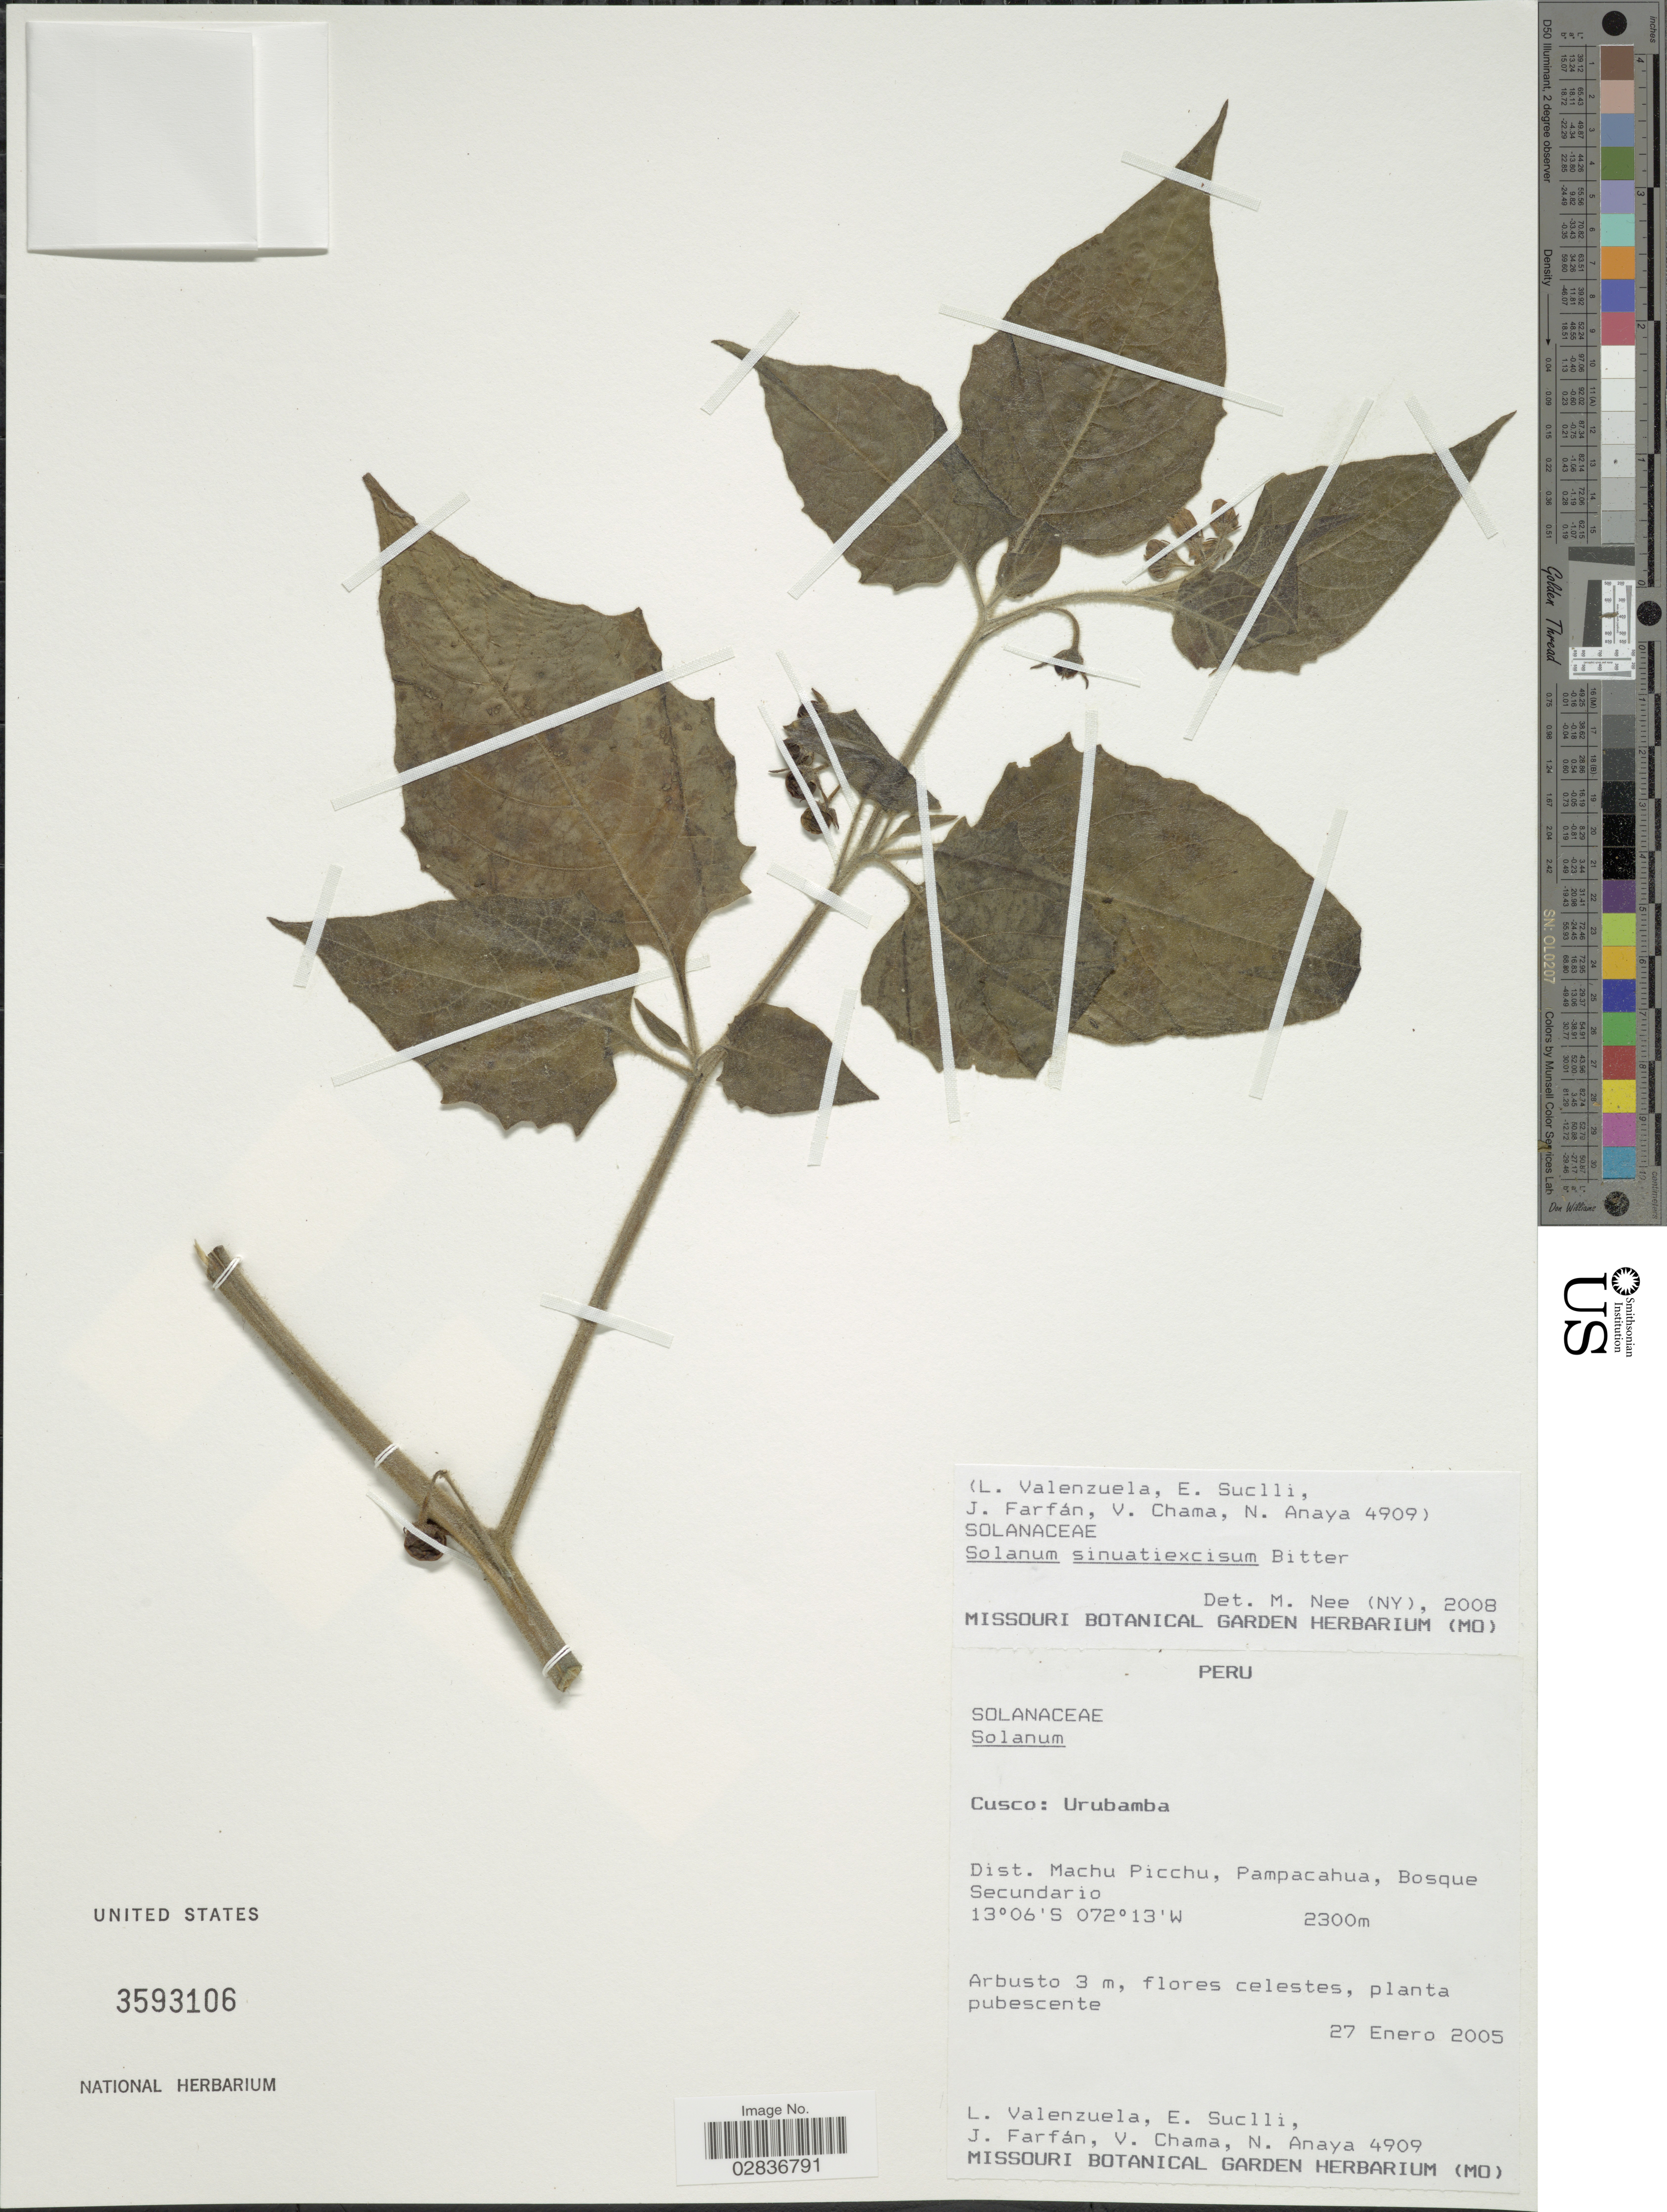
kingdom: Plantae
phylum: Tracheophyta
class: Magnoliopsida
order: Solanales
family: Solanaceae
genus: Solanum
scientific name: Solanum sinuatiexcisum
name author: Bitter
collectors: L. Valenzuela, E. Suclli, J. Farfán, V. Chama & N. Anaya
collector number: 4909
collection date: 2005-01-27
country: Peru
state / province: Cusco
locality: Cusco: Urubamba. Dist. Machu Picchu, Pampacahua, Bosque Secundario.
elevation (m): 2300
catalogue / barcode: US 3593106